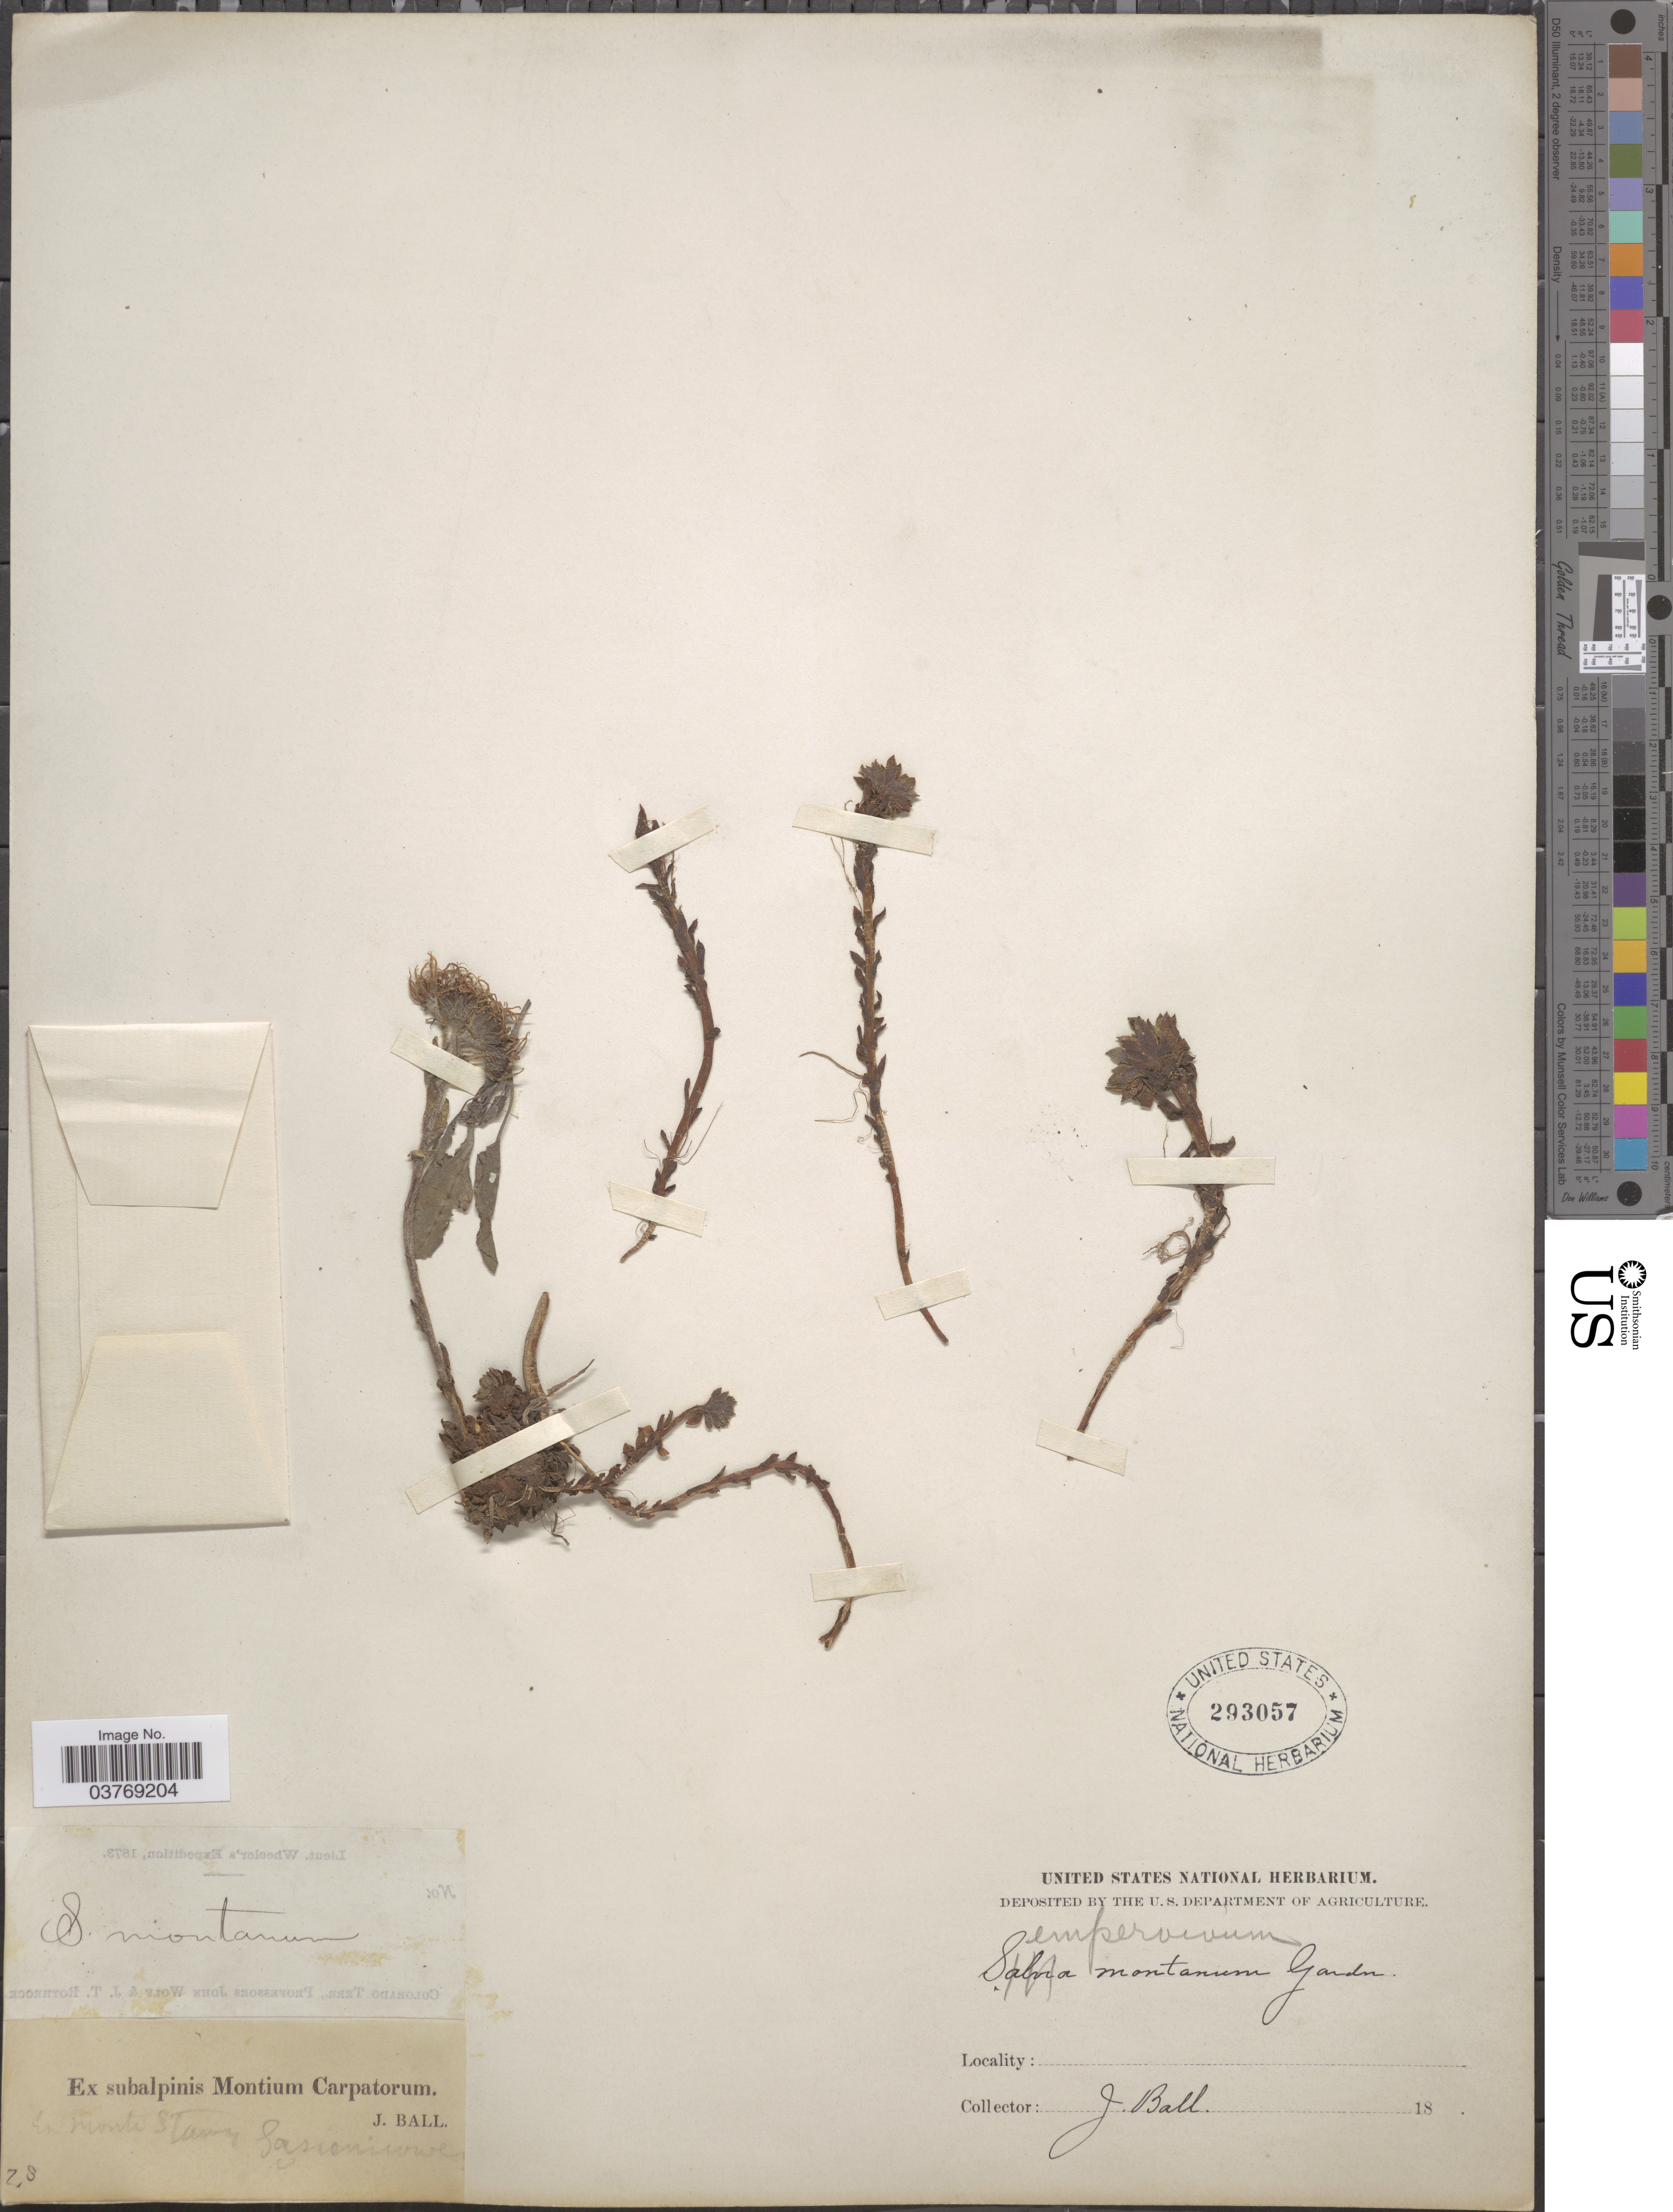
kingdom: Plantae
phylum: Tracheophyta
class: Magnoliopsida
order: Saxifragales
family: Crassulaceae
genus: Sempervivum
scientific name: Sempervivum montanum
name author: L.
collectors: J. Ball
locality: Ex monte stony Sasioniwowen*. Ex subalpinis Montium Carpatorum.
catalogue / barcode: US 293057